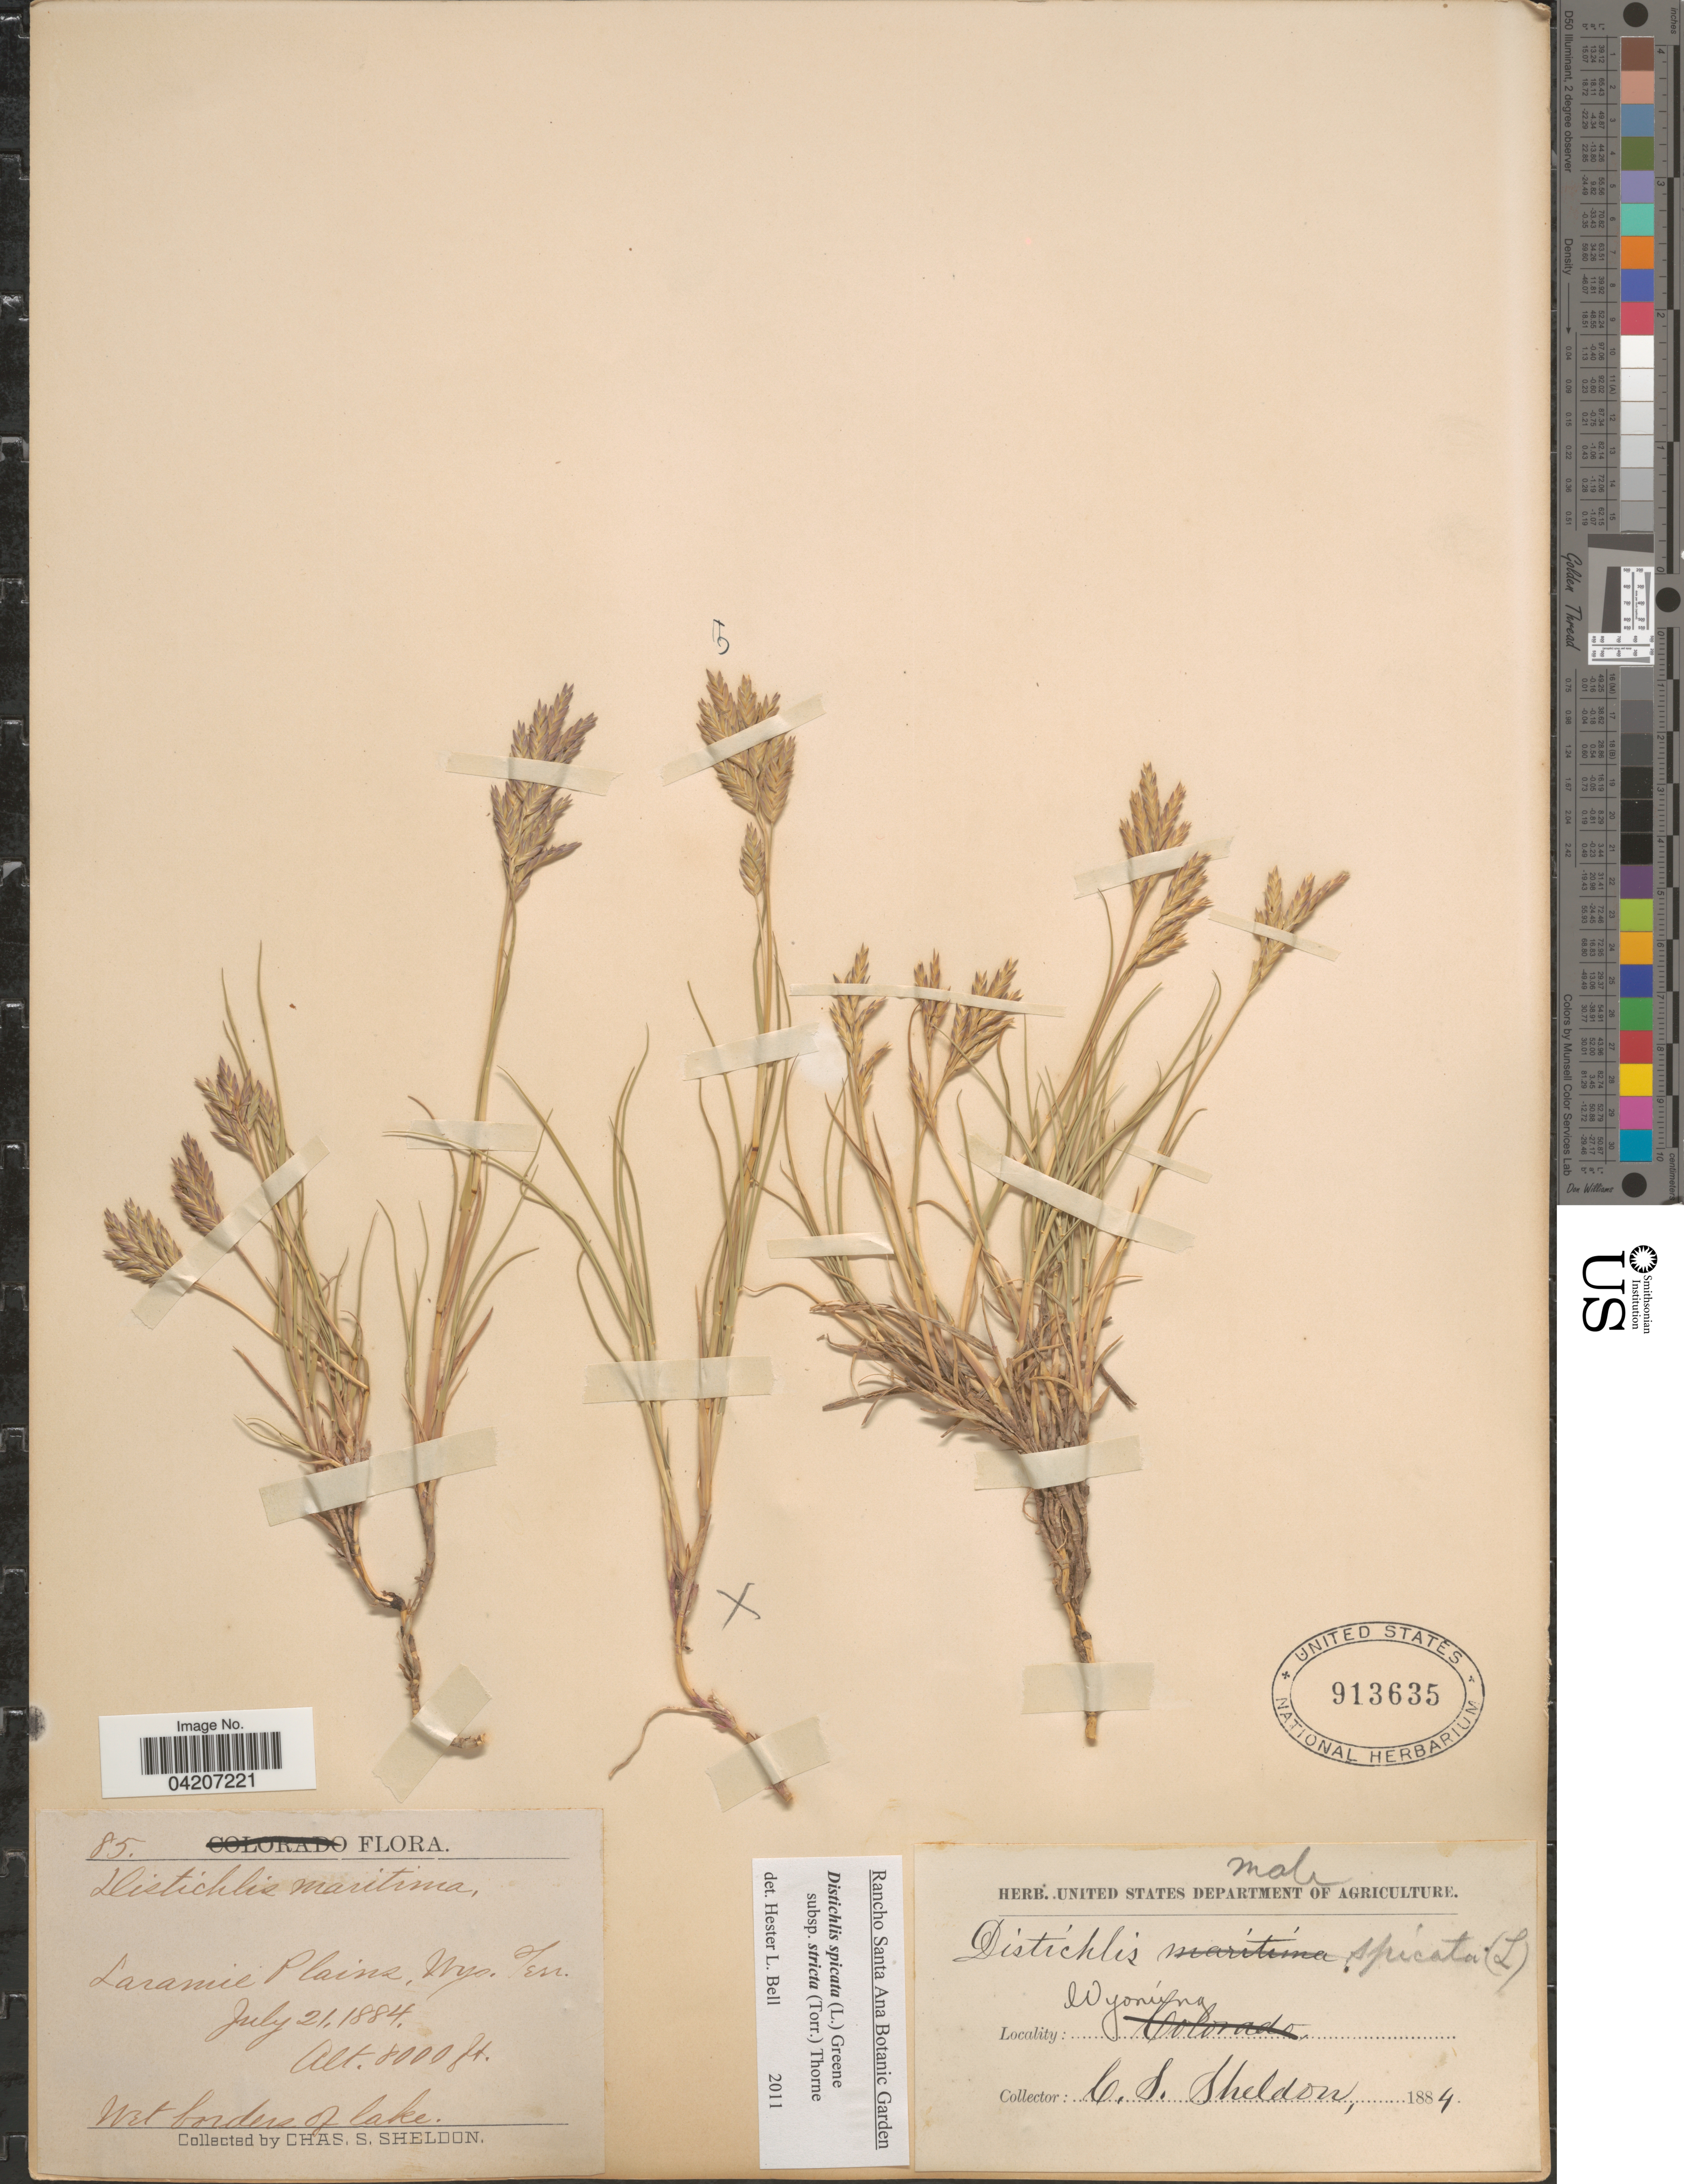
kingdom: Plantae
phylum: Tracheophyta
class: Liliopsida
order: Poales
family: Poaceae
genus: Distichlis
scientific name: Distichlis spicata subsp. stricta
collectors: C. S. Sheldon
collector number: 85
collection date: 1884-07-21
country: United States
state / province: Wyoming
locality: Laramie Plains.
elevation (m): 2438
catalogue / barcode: US 913635